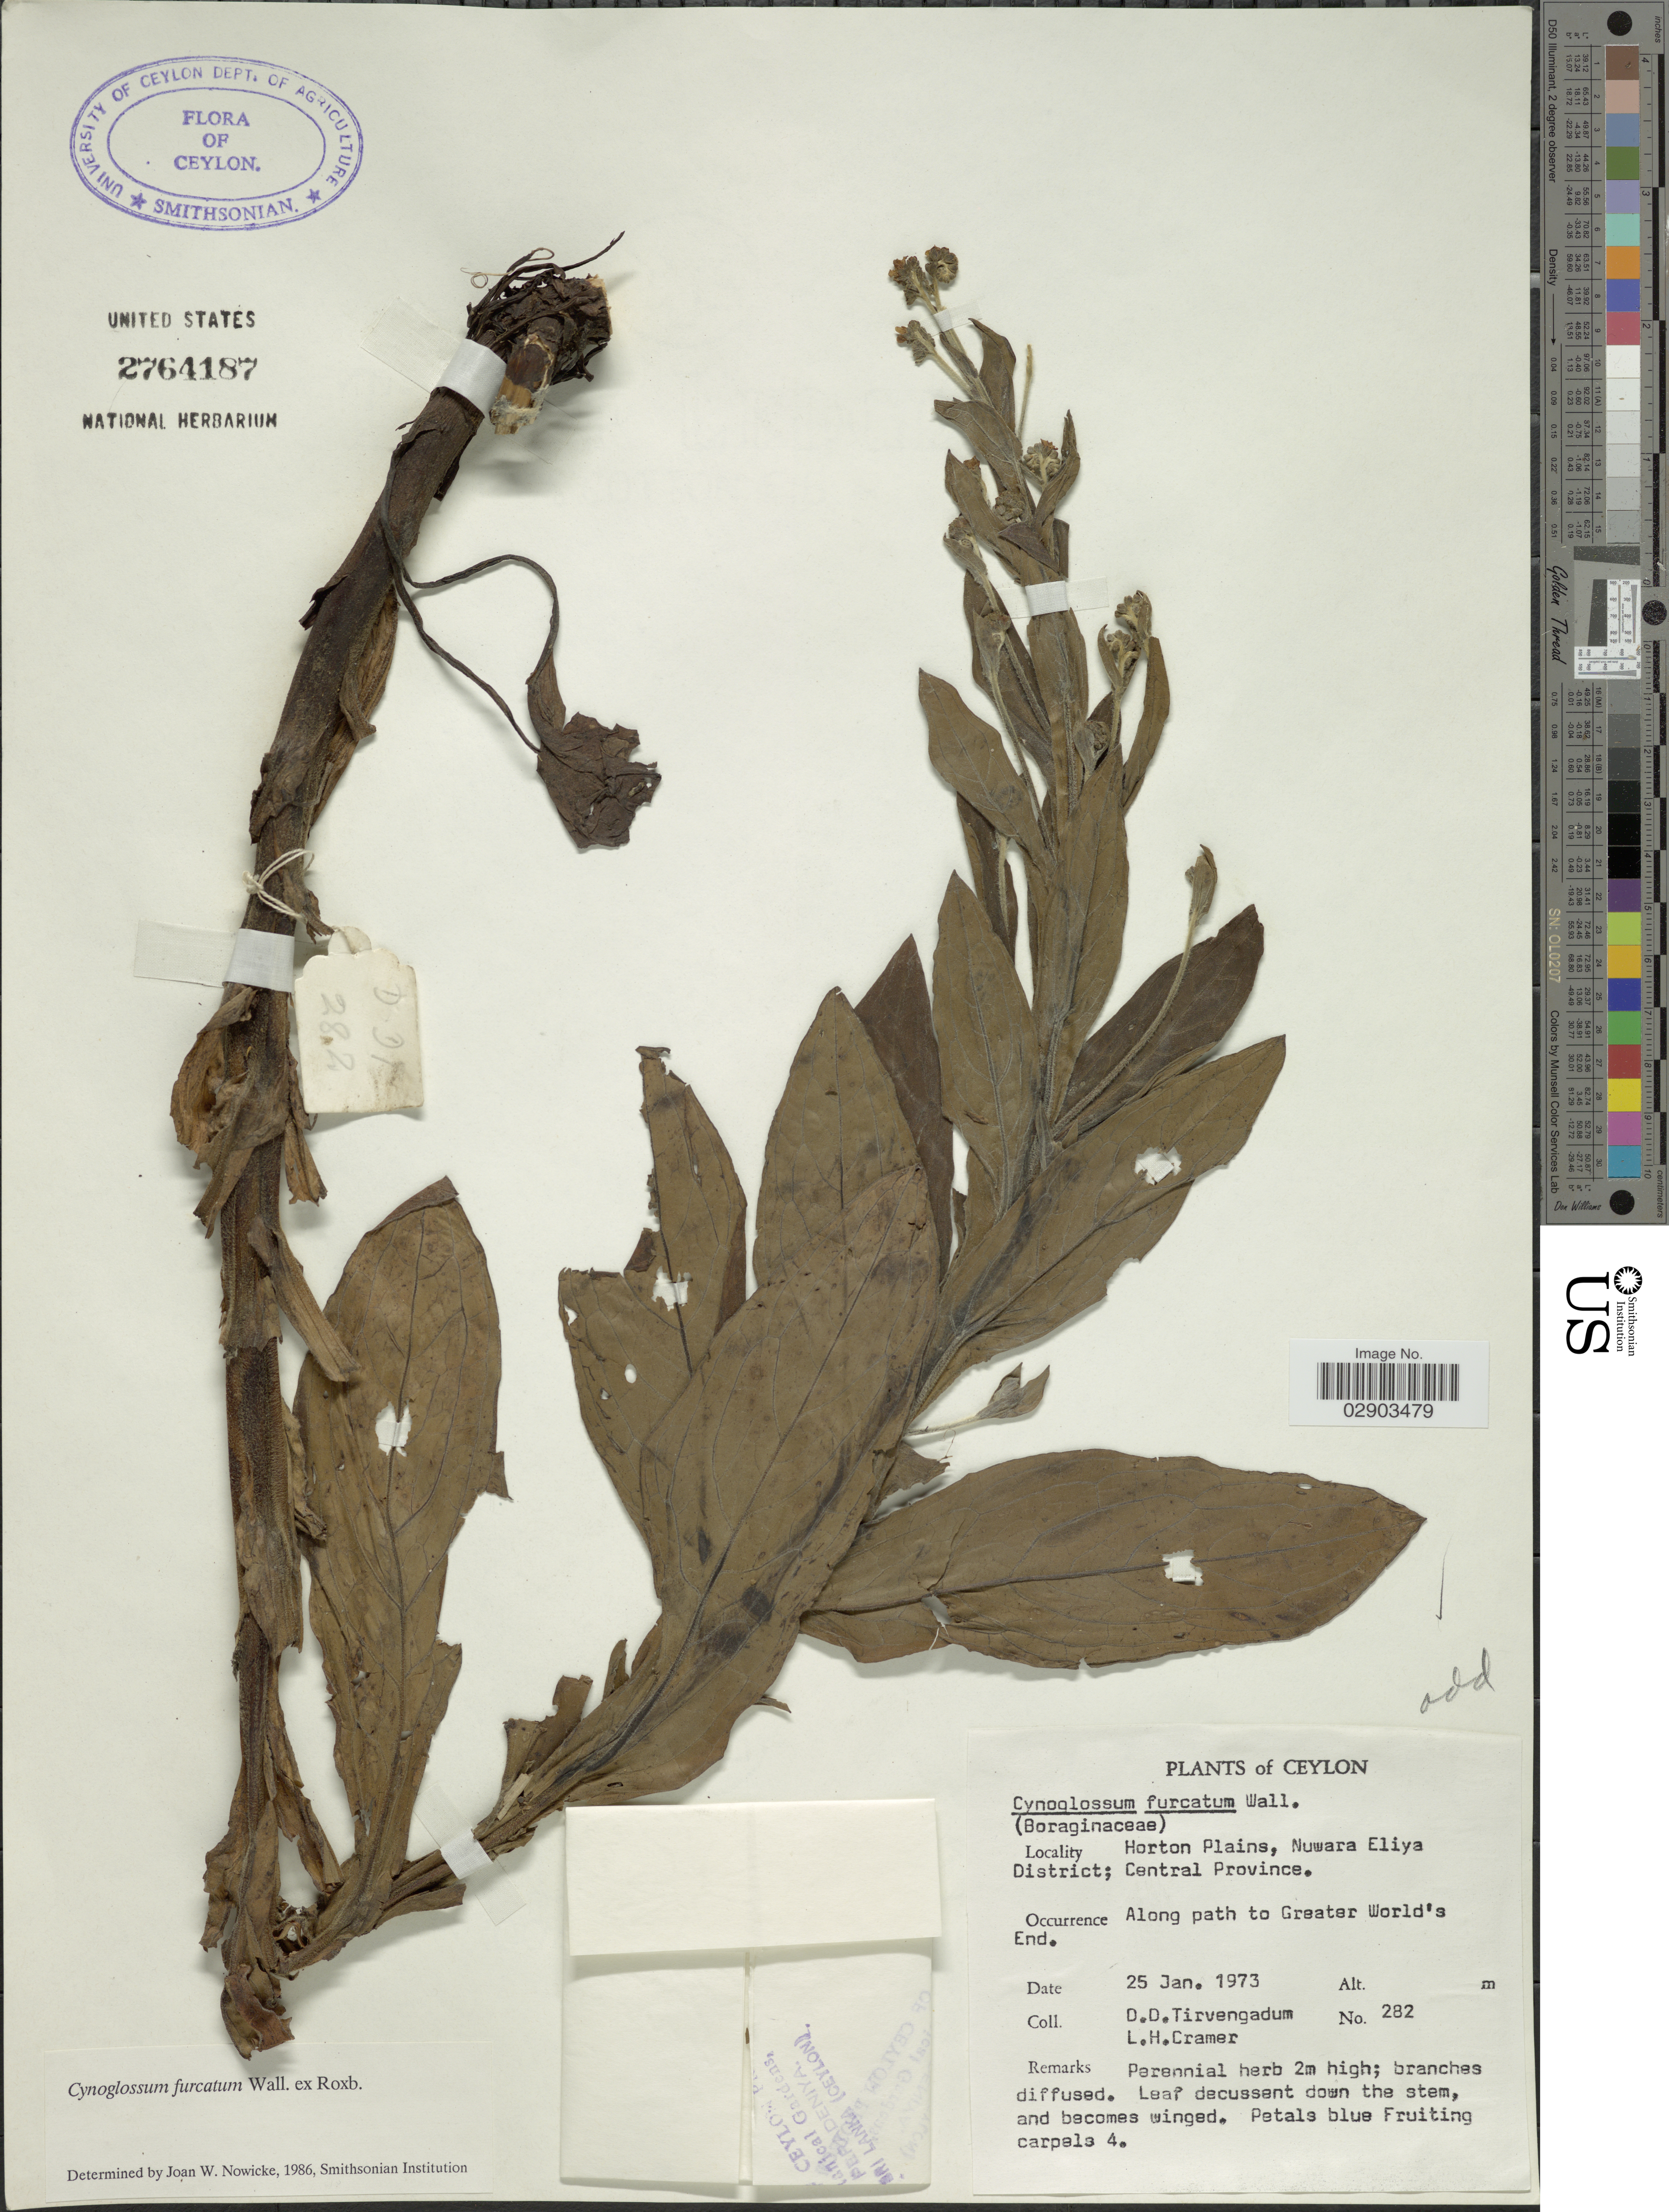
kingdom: Plantae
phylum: Tracheophyta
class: Magnoliopsida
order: Boraginales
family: Boraginaceae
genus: Cynoglossum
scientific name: Cynoglossum furcatum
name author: Wall.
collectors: D. Tirvengadum & L. H. Cramer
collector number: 282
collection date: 1973-01-25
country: Sri Lanka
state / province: Central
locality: Ceylon. Horton Plains, Nuwara Eliya District; Central Province.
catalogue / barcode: US 2764187